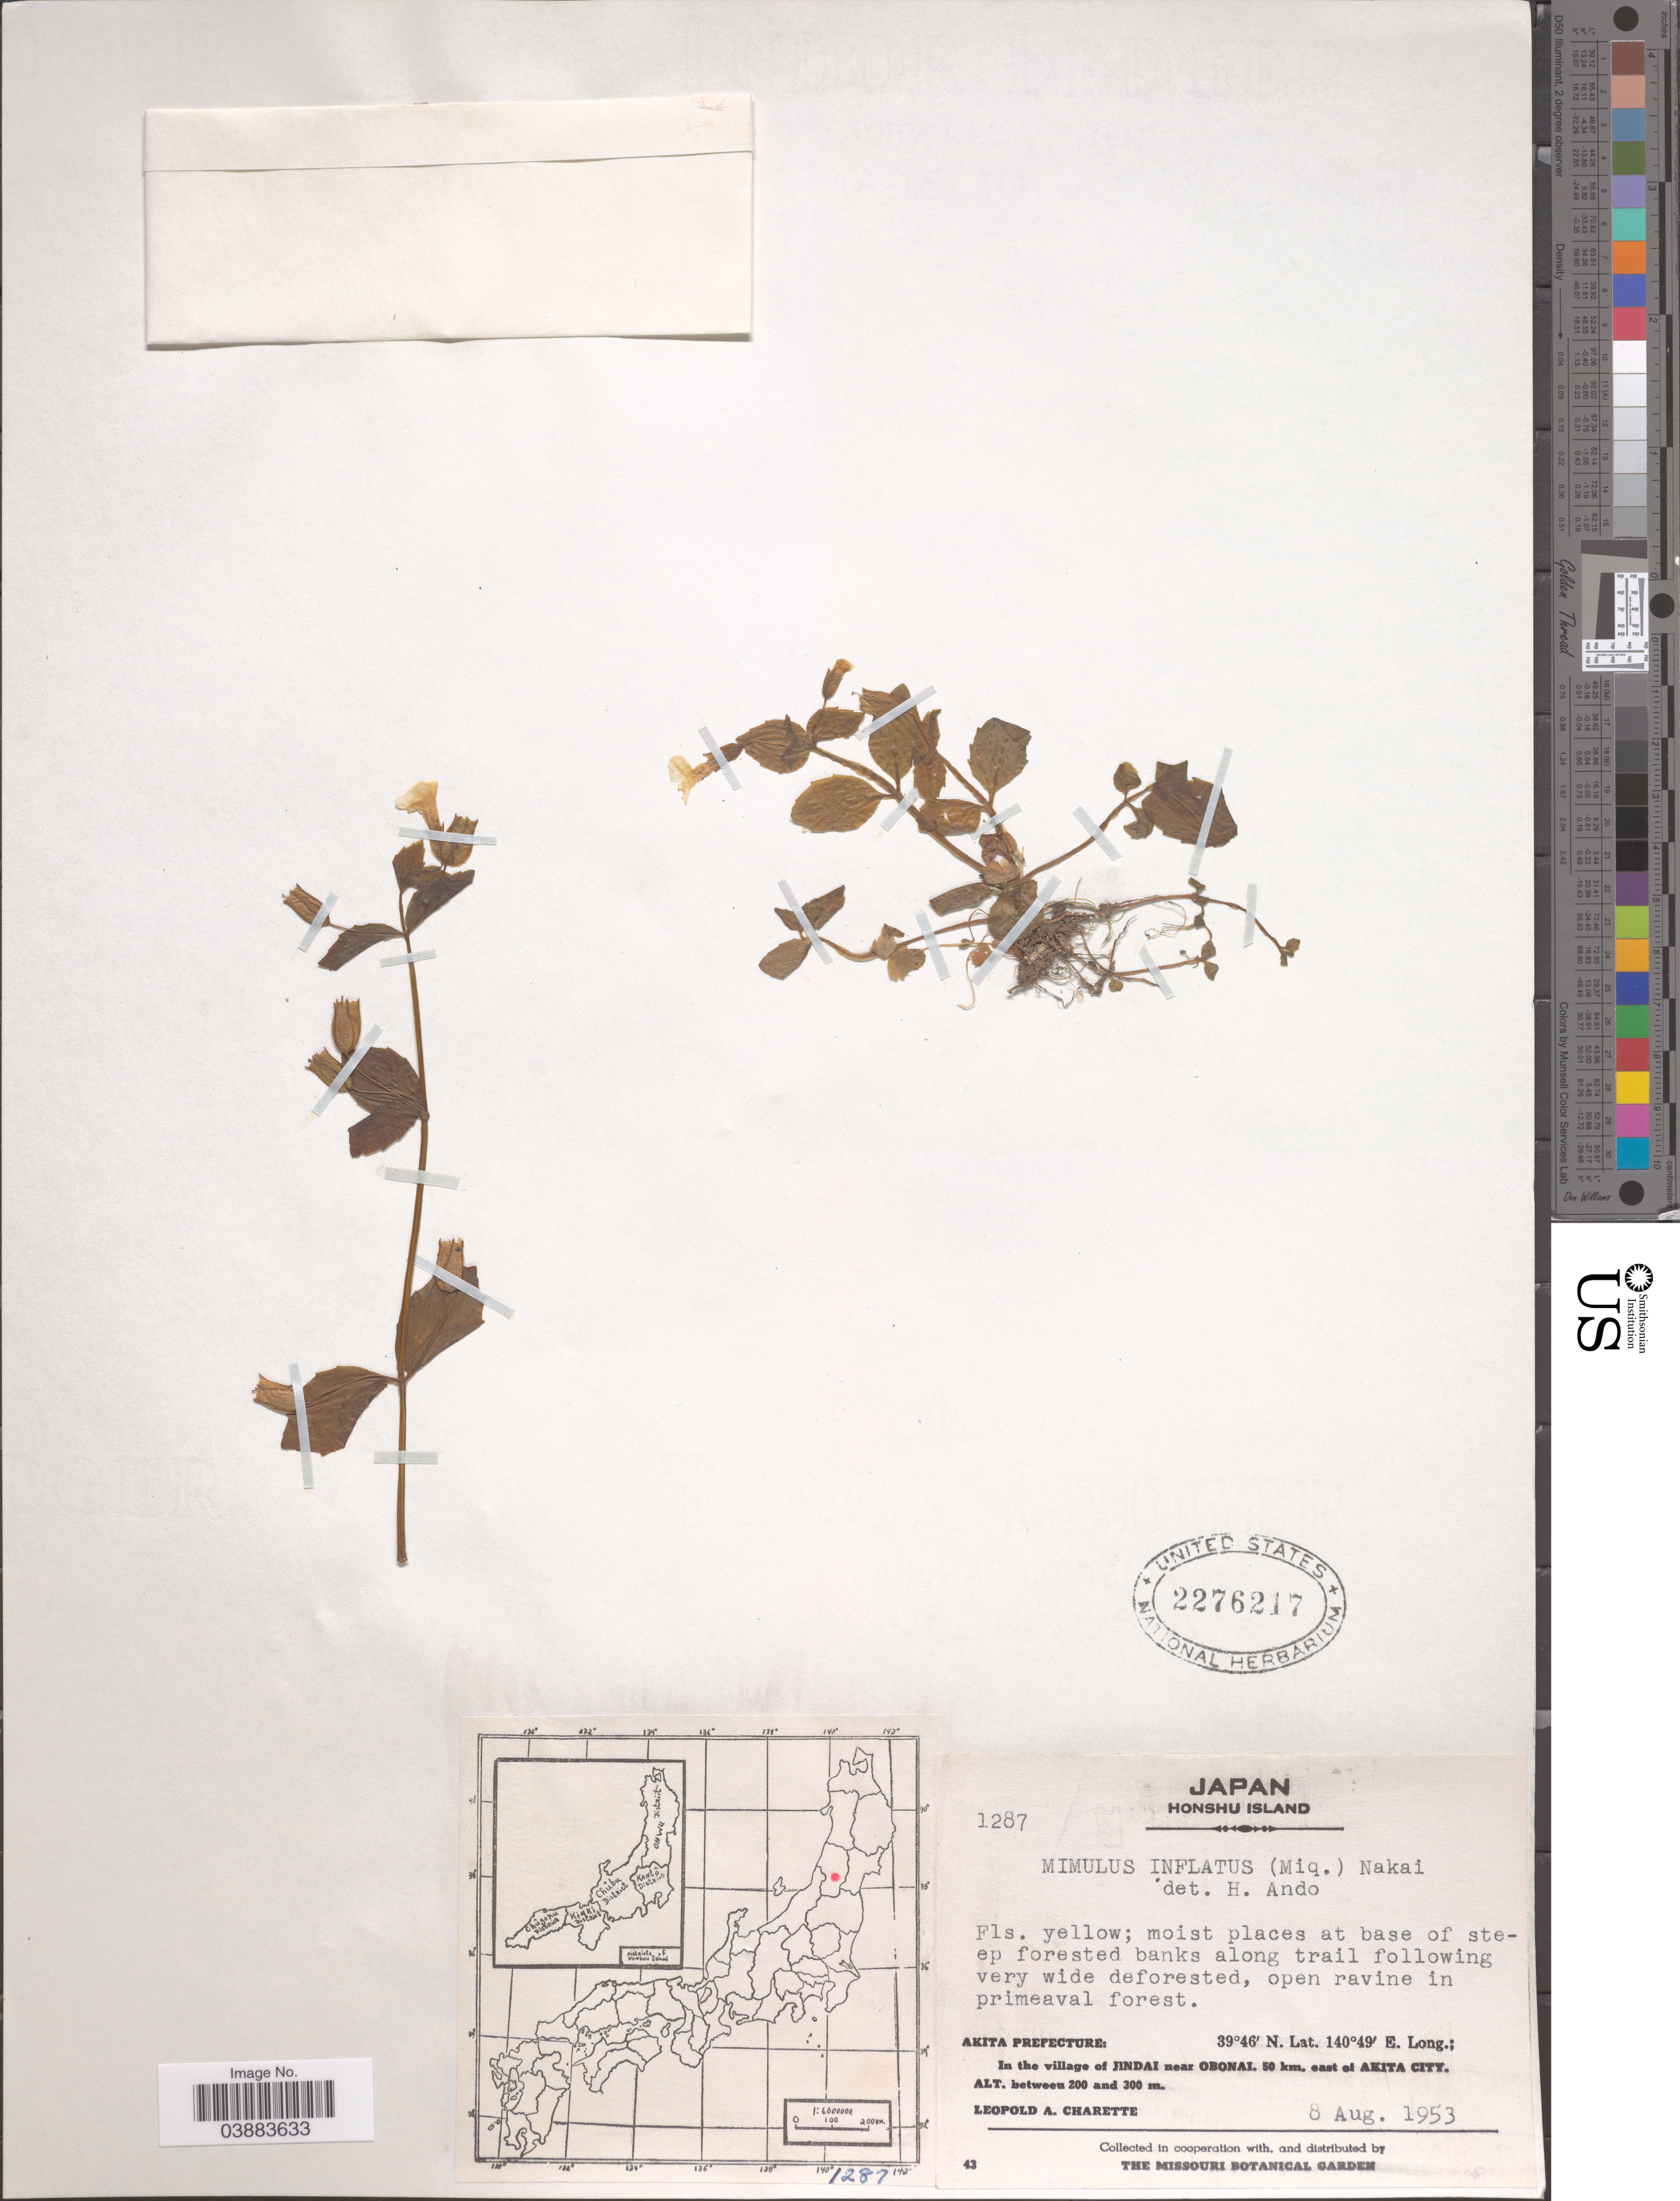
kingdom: Plantae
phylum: Tracheophyta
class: Magnoliopsida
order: Lamiales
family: Phrymaceae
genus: Mimulus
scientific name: Mimulus inflatus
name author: Nakai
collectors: L. A. Charette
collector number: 1287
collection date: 1953-08-08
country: Japan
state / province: Akita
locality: Honshu Island. Akita Prefecture. In the village of Jindai near Obonai. 50 km. east of Akita City.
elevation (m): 200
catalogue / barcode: US 2276217